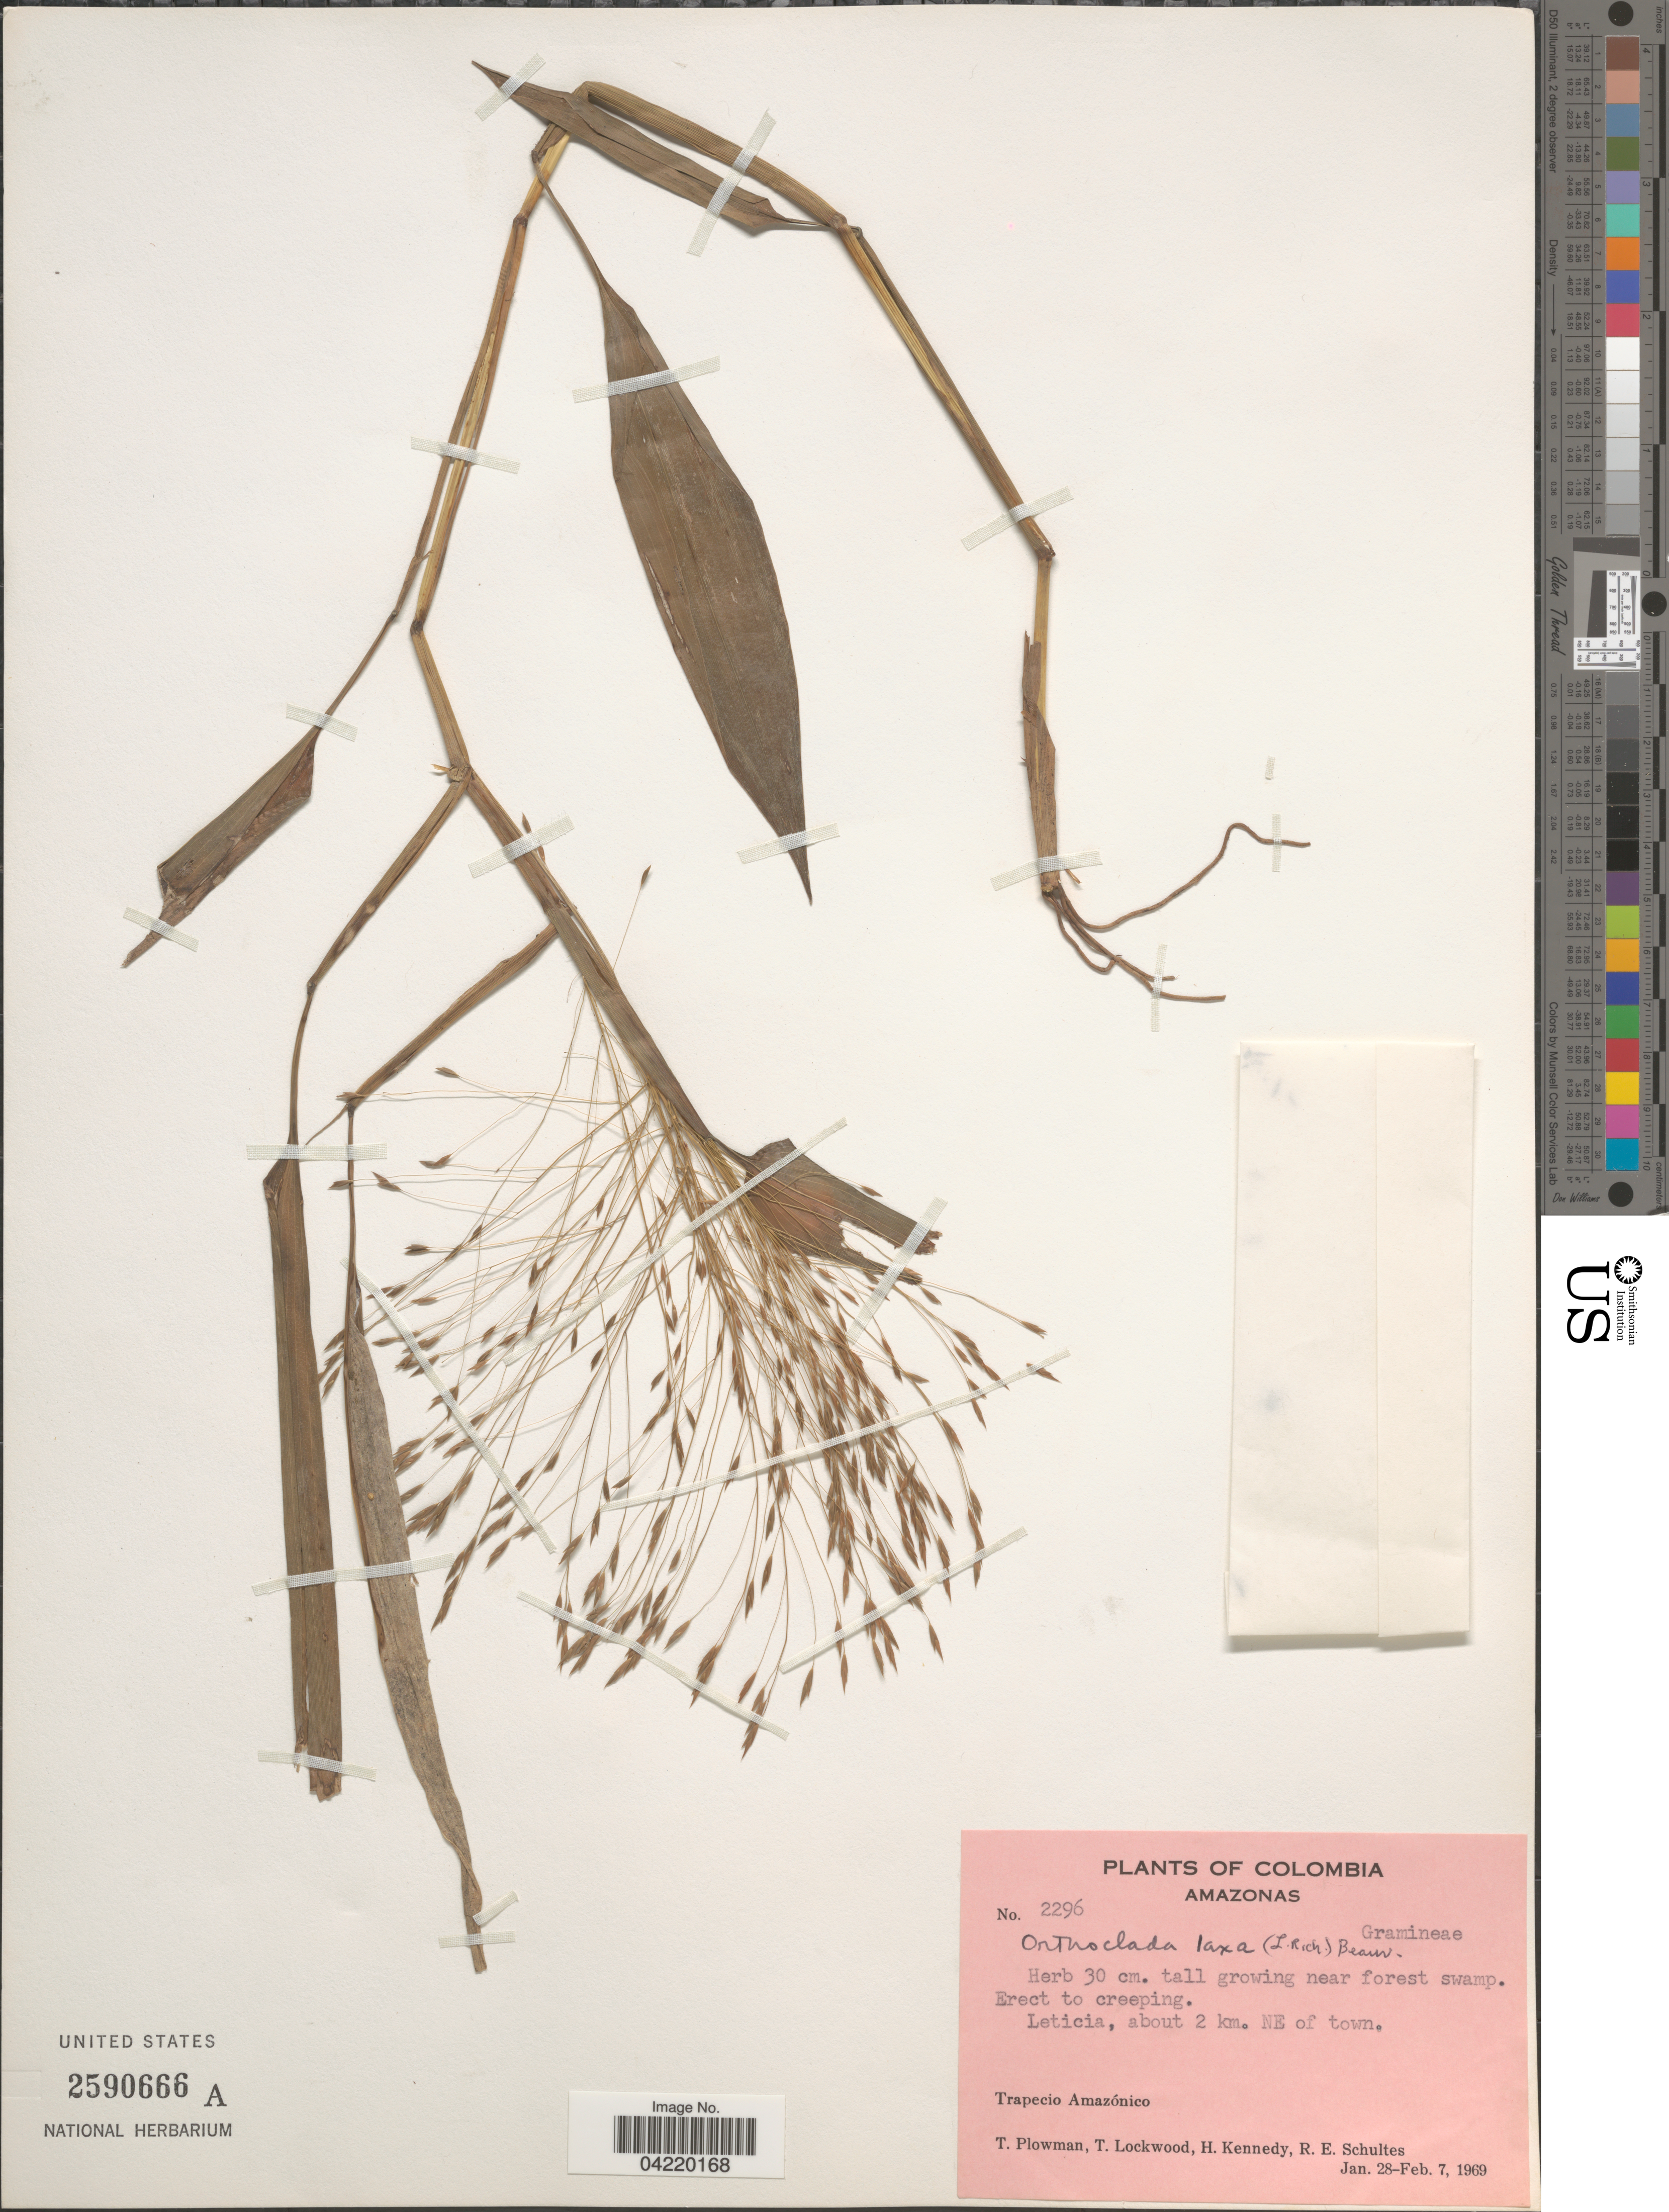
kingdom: Plantae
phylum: Tracheophyta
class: Liliopsida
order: Poales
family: Poaceae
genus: Orthoclada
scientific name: Orthoclada laxa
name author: P. Beauv.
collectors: T. Plowman, T. Lockwood, H. Kennedy & R. E. Schultes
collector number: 2296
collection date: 1969-01-28/1969-02-07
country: Colombia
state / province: Amazônas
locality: Near forest swamp. Leticia, about 2 km. NE of town. Trapecio Amazónico.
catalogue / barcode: US 2590666A